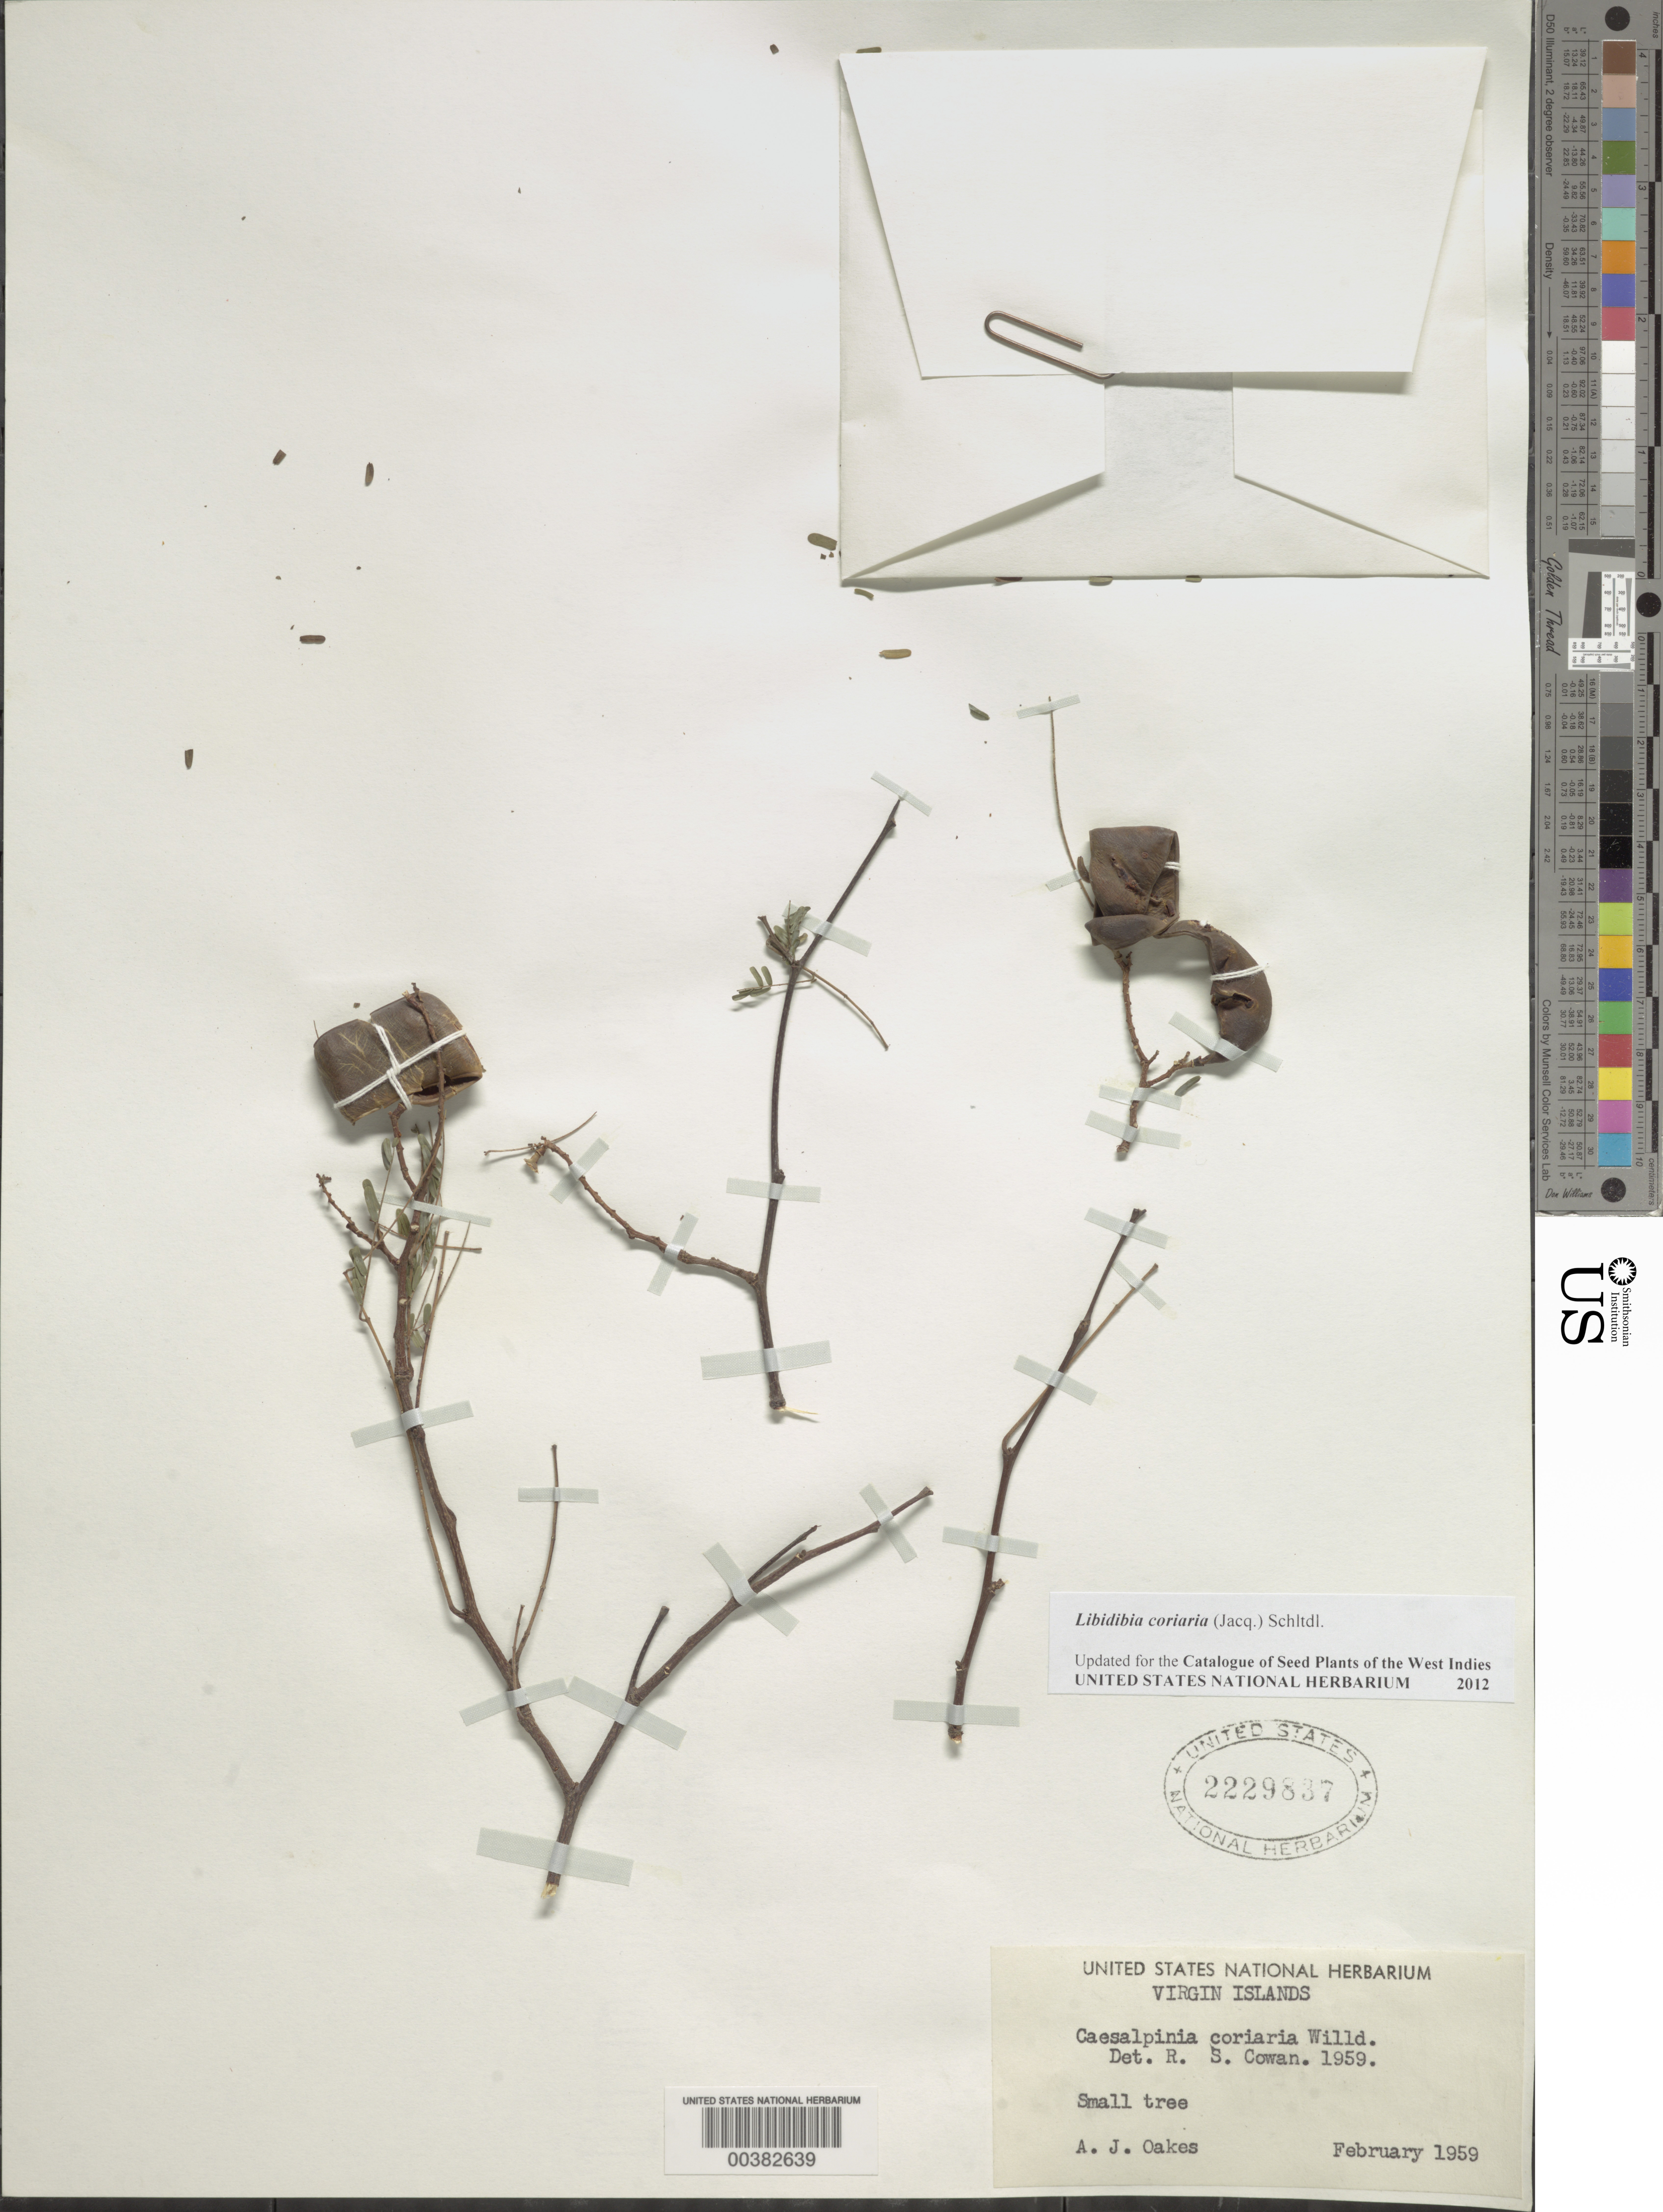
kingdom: Plantae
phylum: Tracheophyta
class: Magnoliopsida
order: Fabales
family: Fabaceae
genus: Libidibia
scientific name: Libidibia coriaria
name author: (Jacq.) Schltdl.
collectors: A. Oakes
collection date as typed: Feb 1959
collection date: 1959-02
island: Leeward Islands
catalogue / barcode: US 2229837